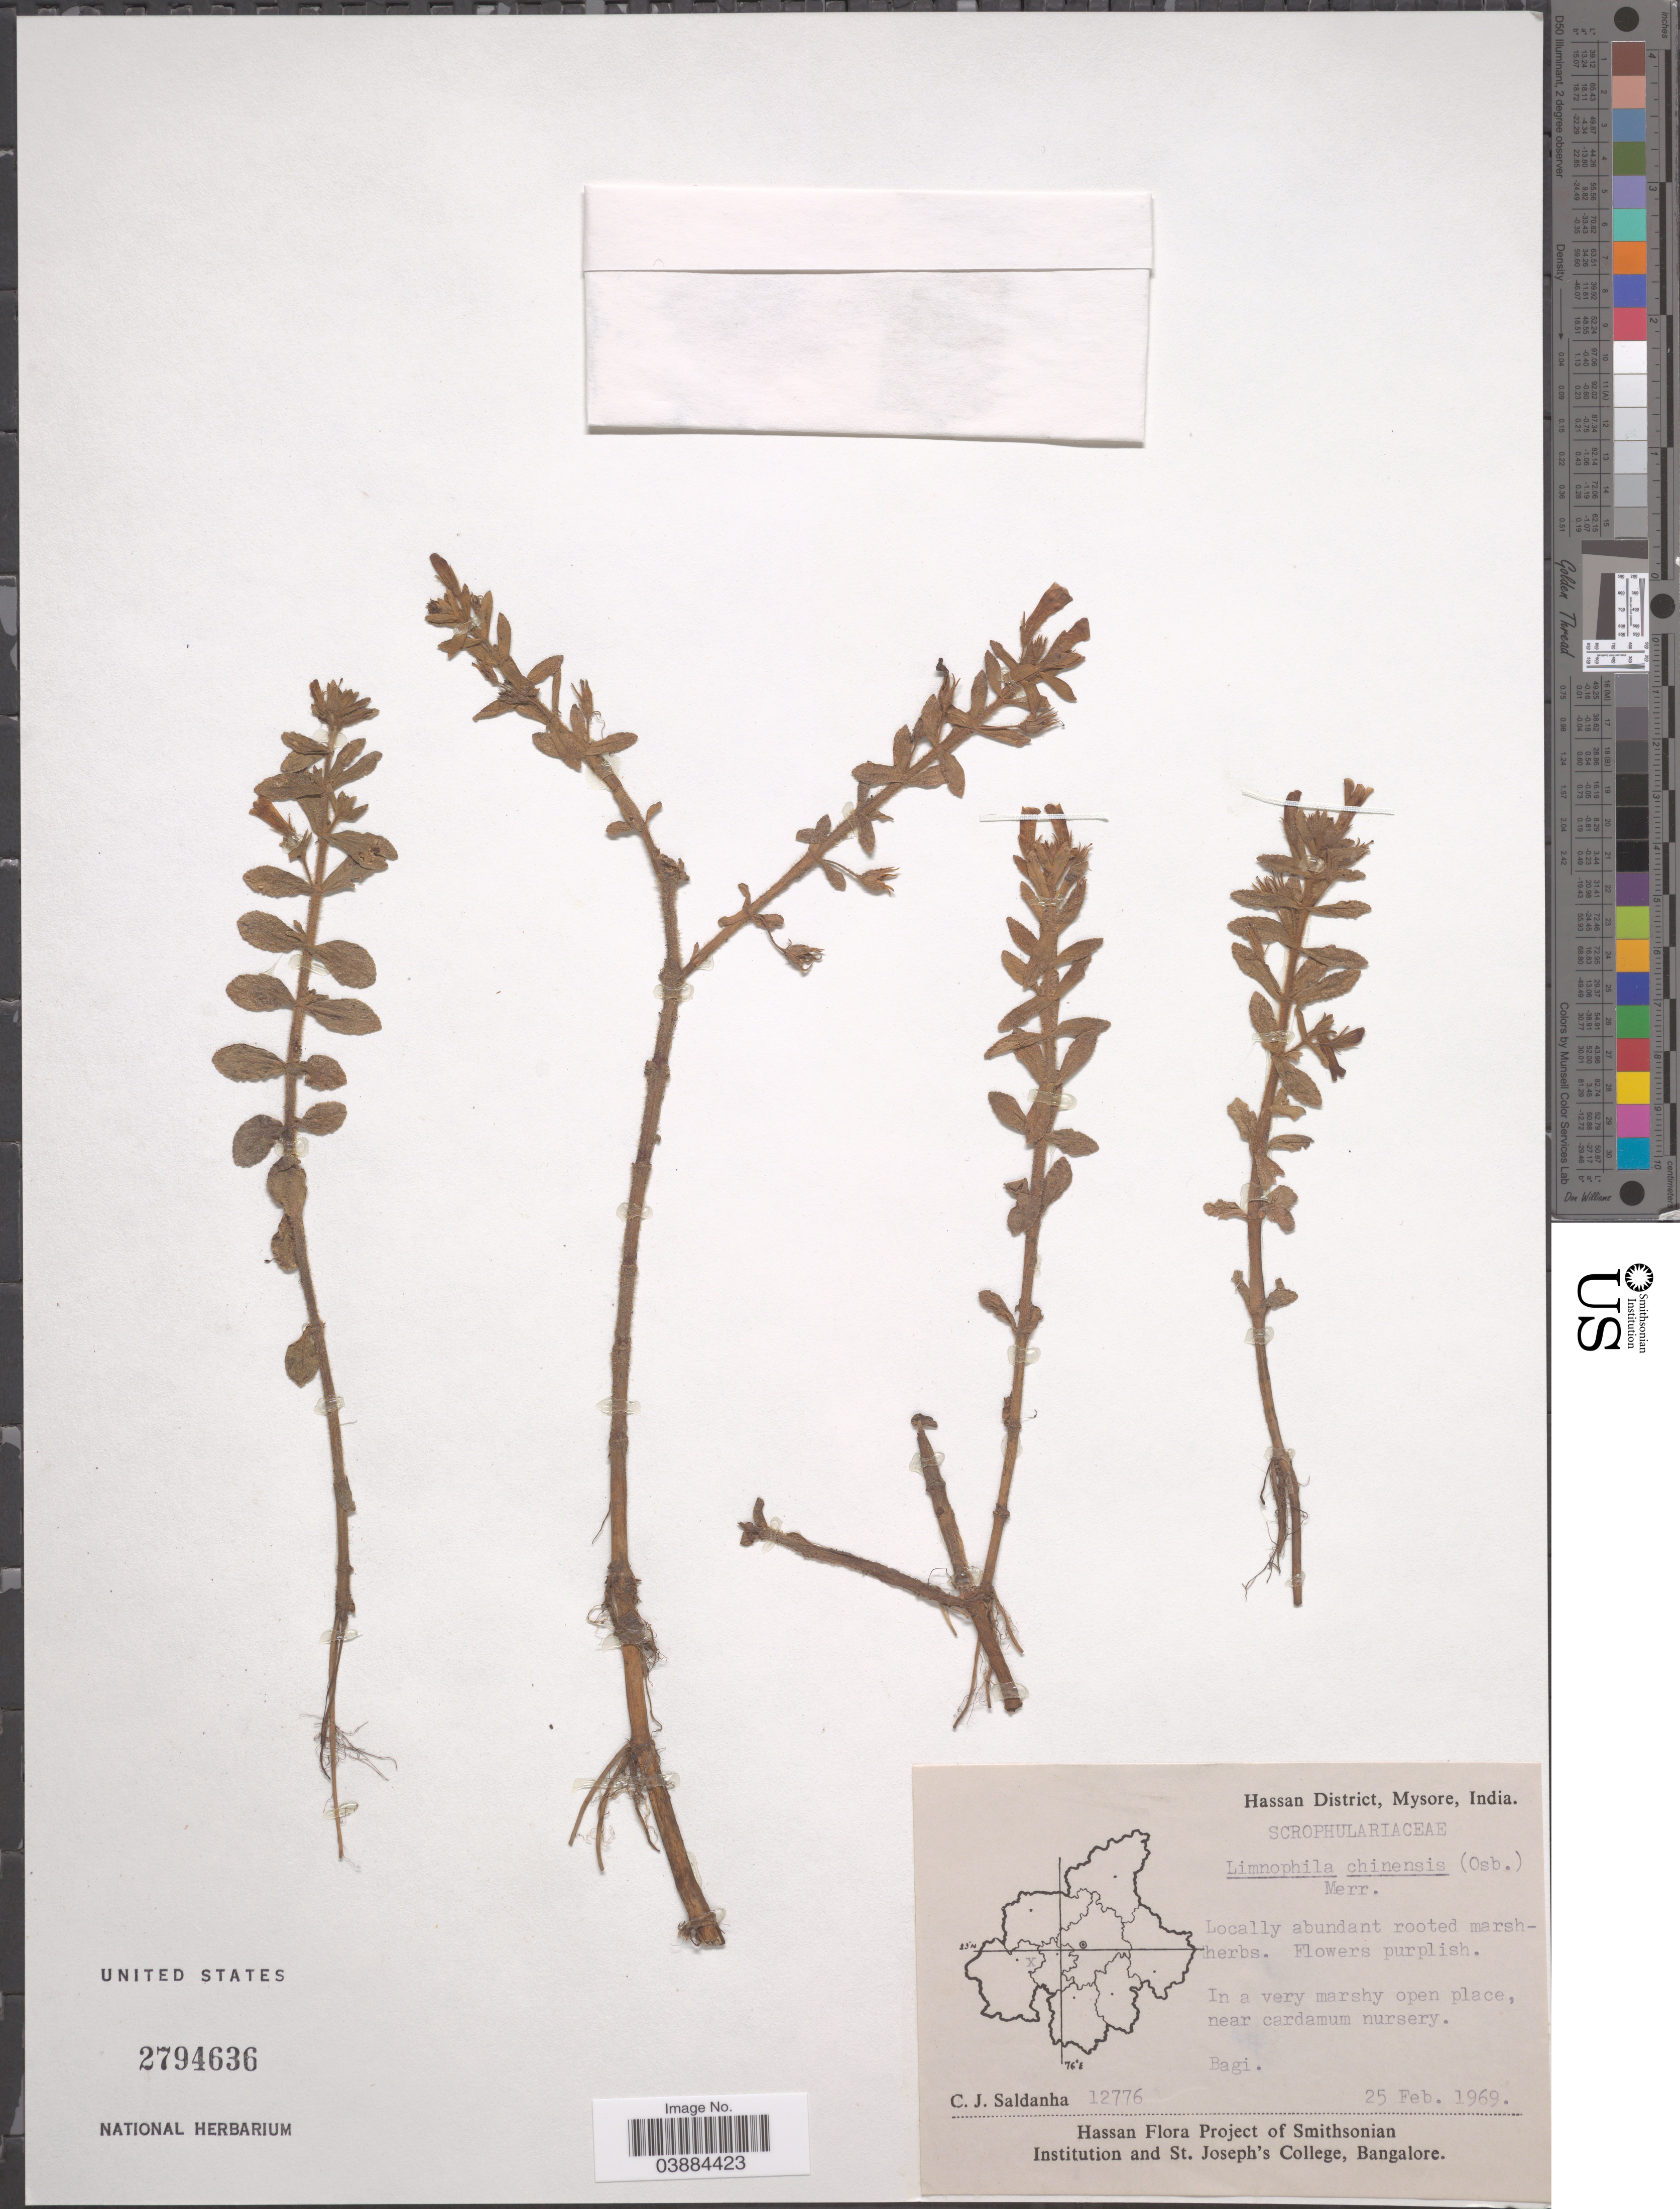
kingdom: Plantae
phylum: Tracheophyta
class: Magnoliopsida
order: Lamiales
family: Plantaginaceae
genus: Limnophila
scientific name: Limnophila chinensis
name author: (Osbeck) Merr.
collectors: C. J. Saldanha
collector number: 12776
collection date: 1969-02-25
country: India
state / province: Karnataka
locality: Hassan District, Mysore. Bagi.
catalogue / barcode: US 2794636